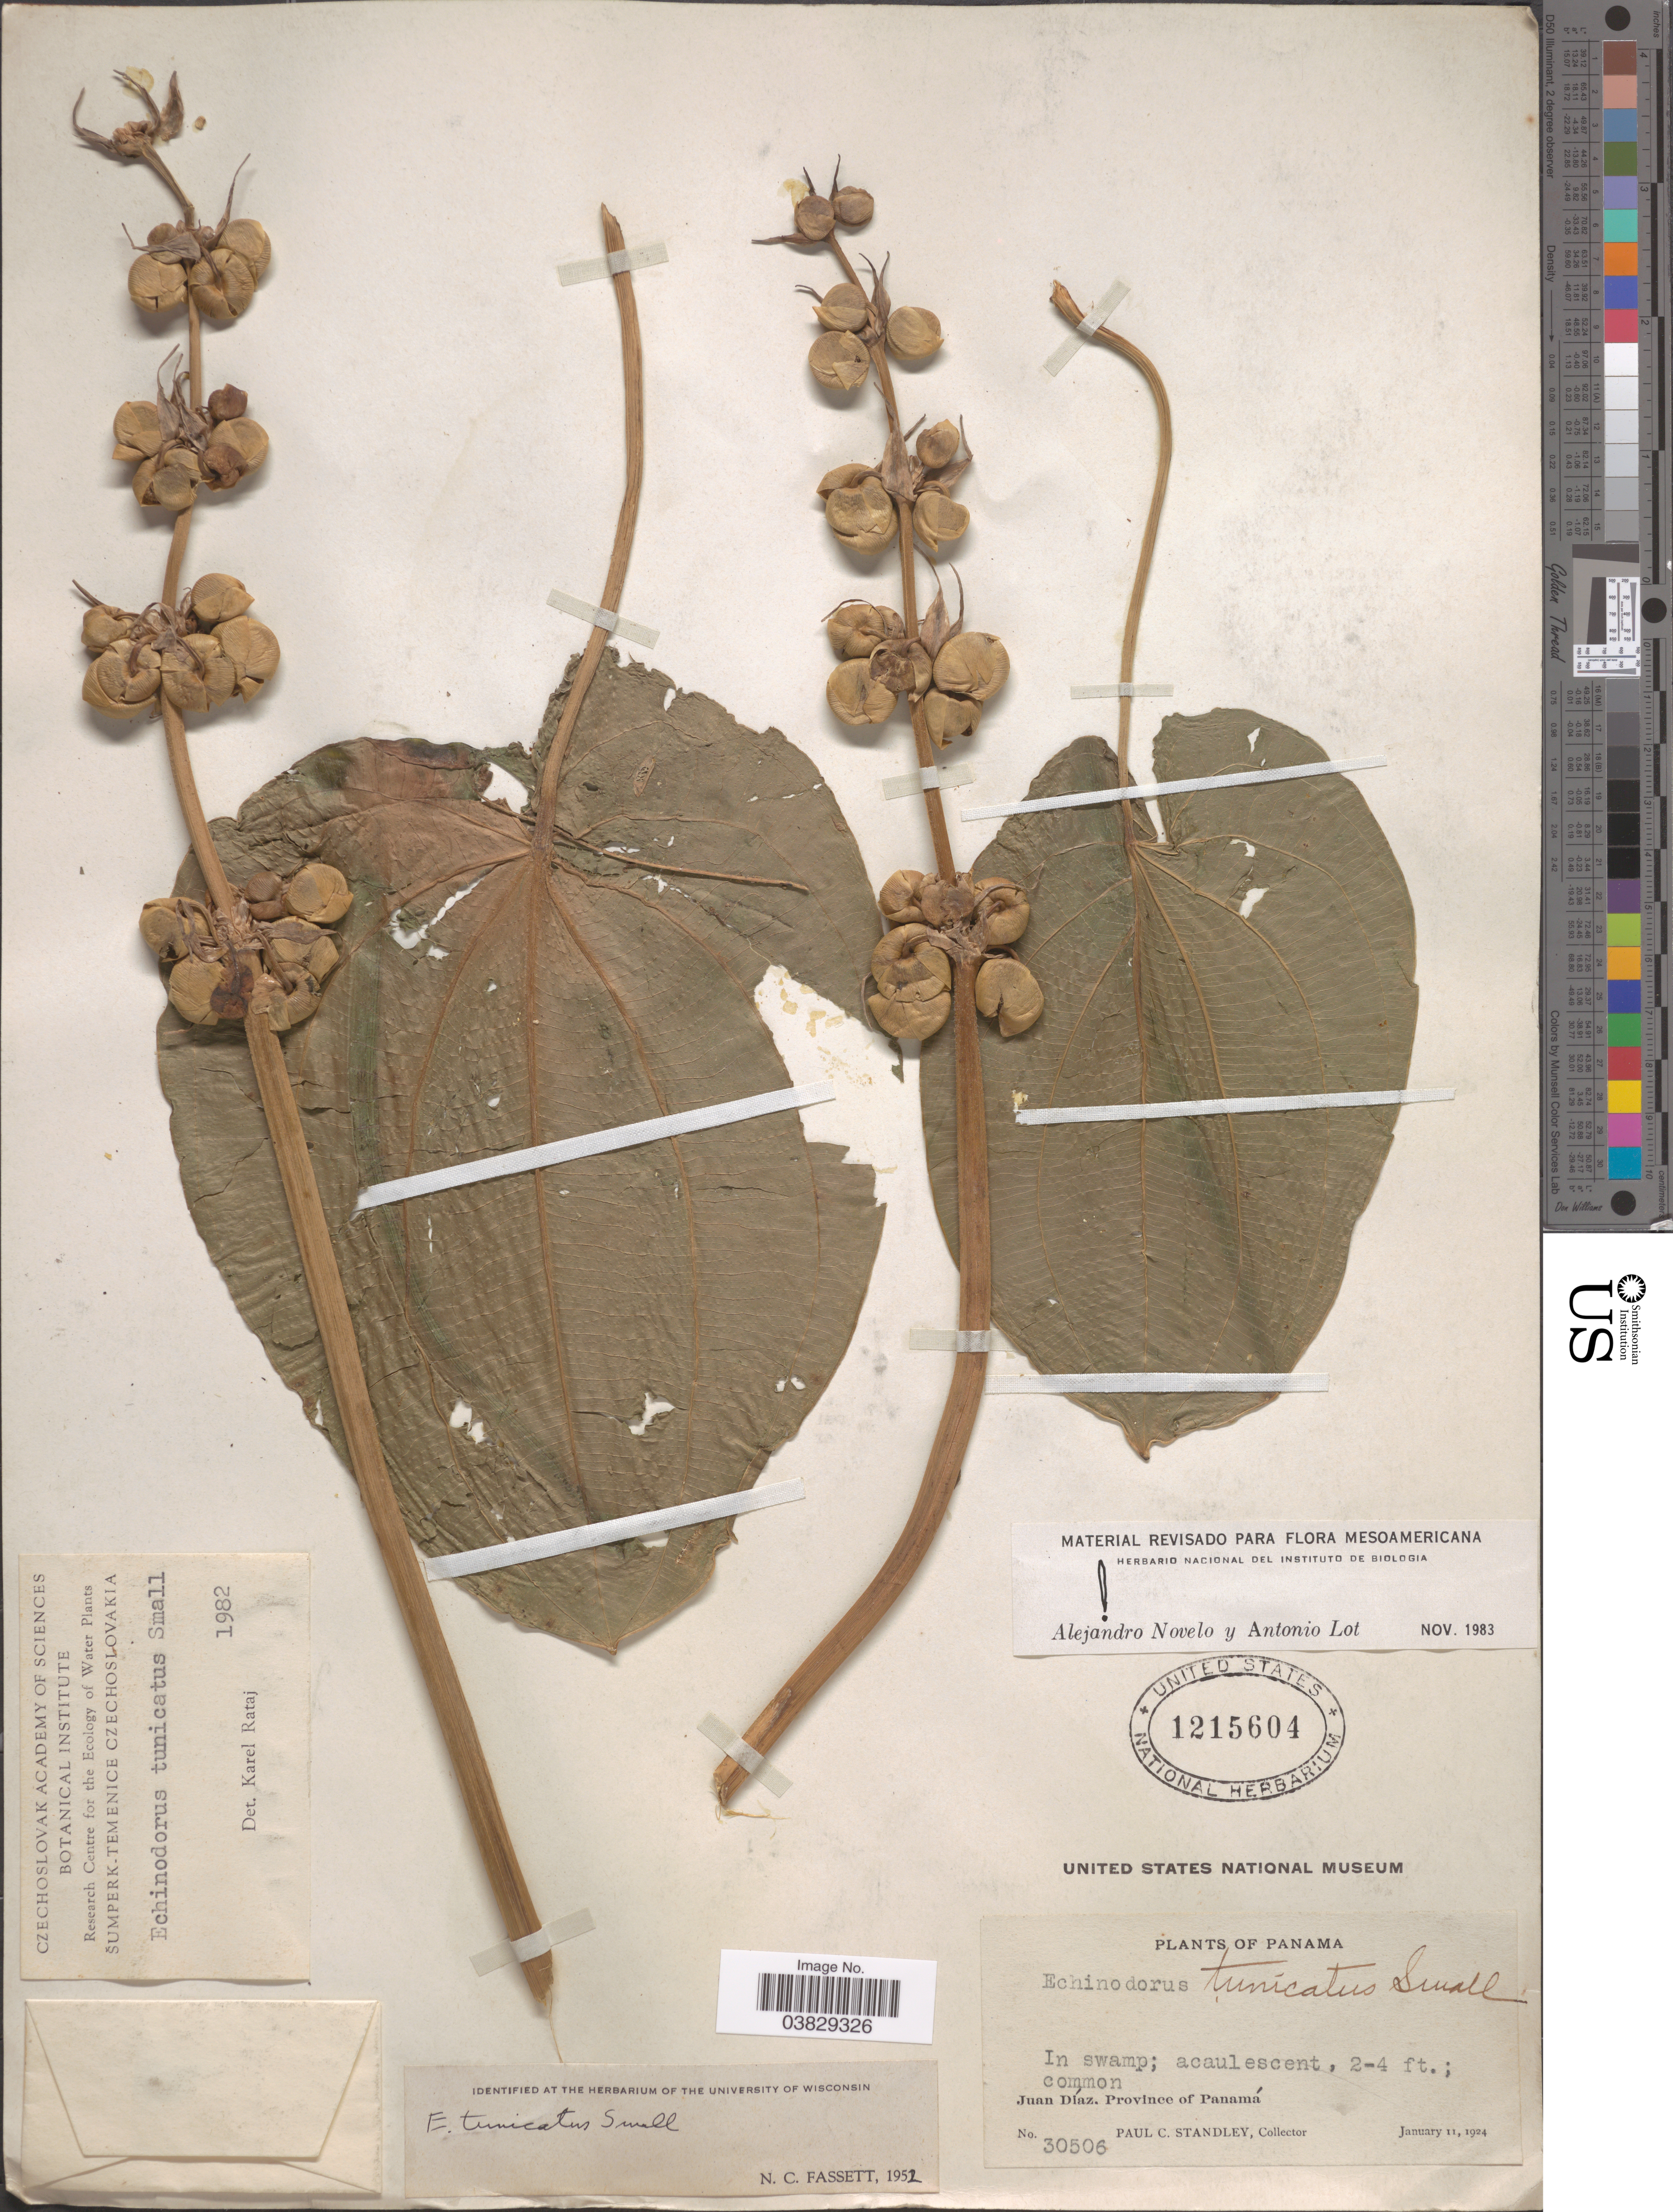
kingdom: Plantae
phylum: Tracheophyta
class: Liliopsida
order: Alismatales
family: Alismataceae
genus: Echinodorus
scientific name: Echinodorus tunicatus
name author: Small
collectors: P. C. Standley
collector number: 30506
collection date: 1924-01-11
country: Panama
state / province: Panamá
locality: Juan Díaz.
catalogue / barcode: US 1215604